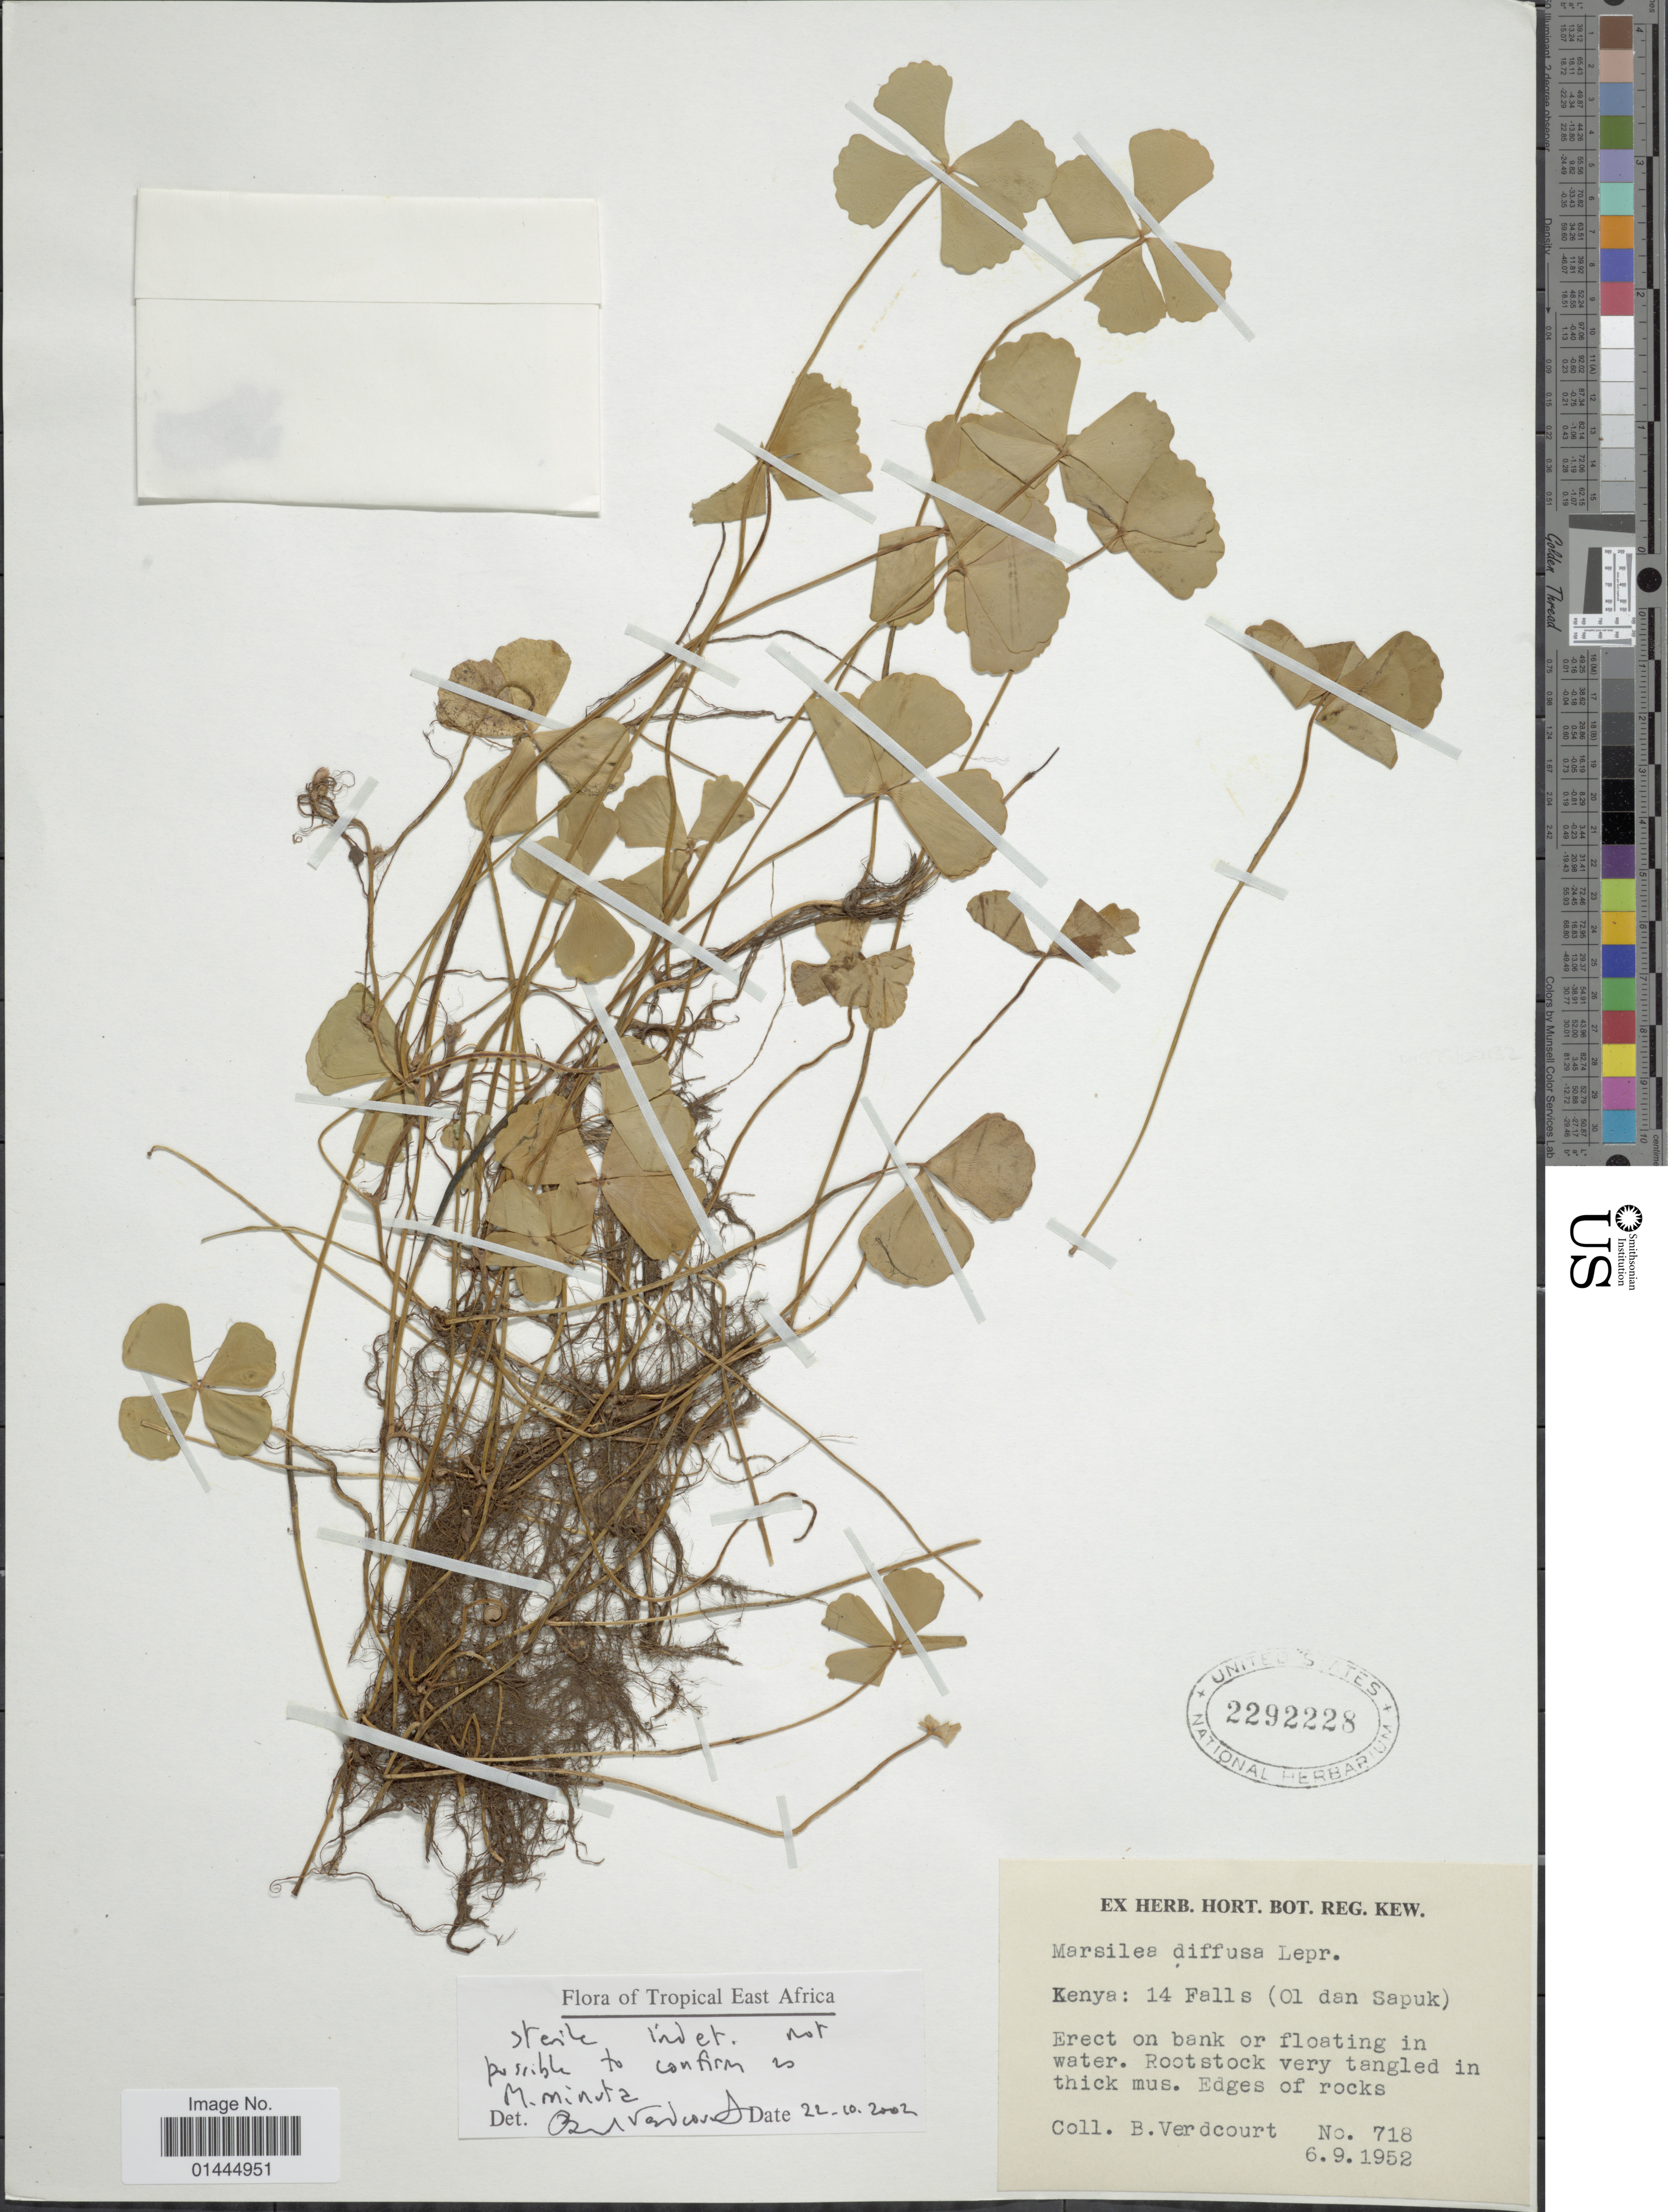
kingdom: Plantae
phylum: Tracheophyta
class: Polypodiopsida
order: Salviniales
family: Marsileaceae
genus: Marsilea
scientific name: Marsilea diffusa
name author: Lepr. ex A. Braun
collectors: B. Verdcourt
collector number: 718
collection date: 1952-09-06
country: Kenya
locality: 14 Falls (Ol dan Sapuk), on bank or floating water, edges of rocks.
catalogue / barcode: US 2292228